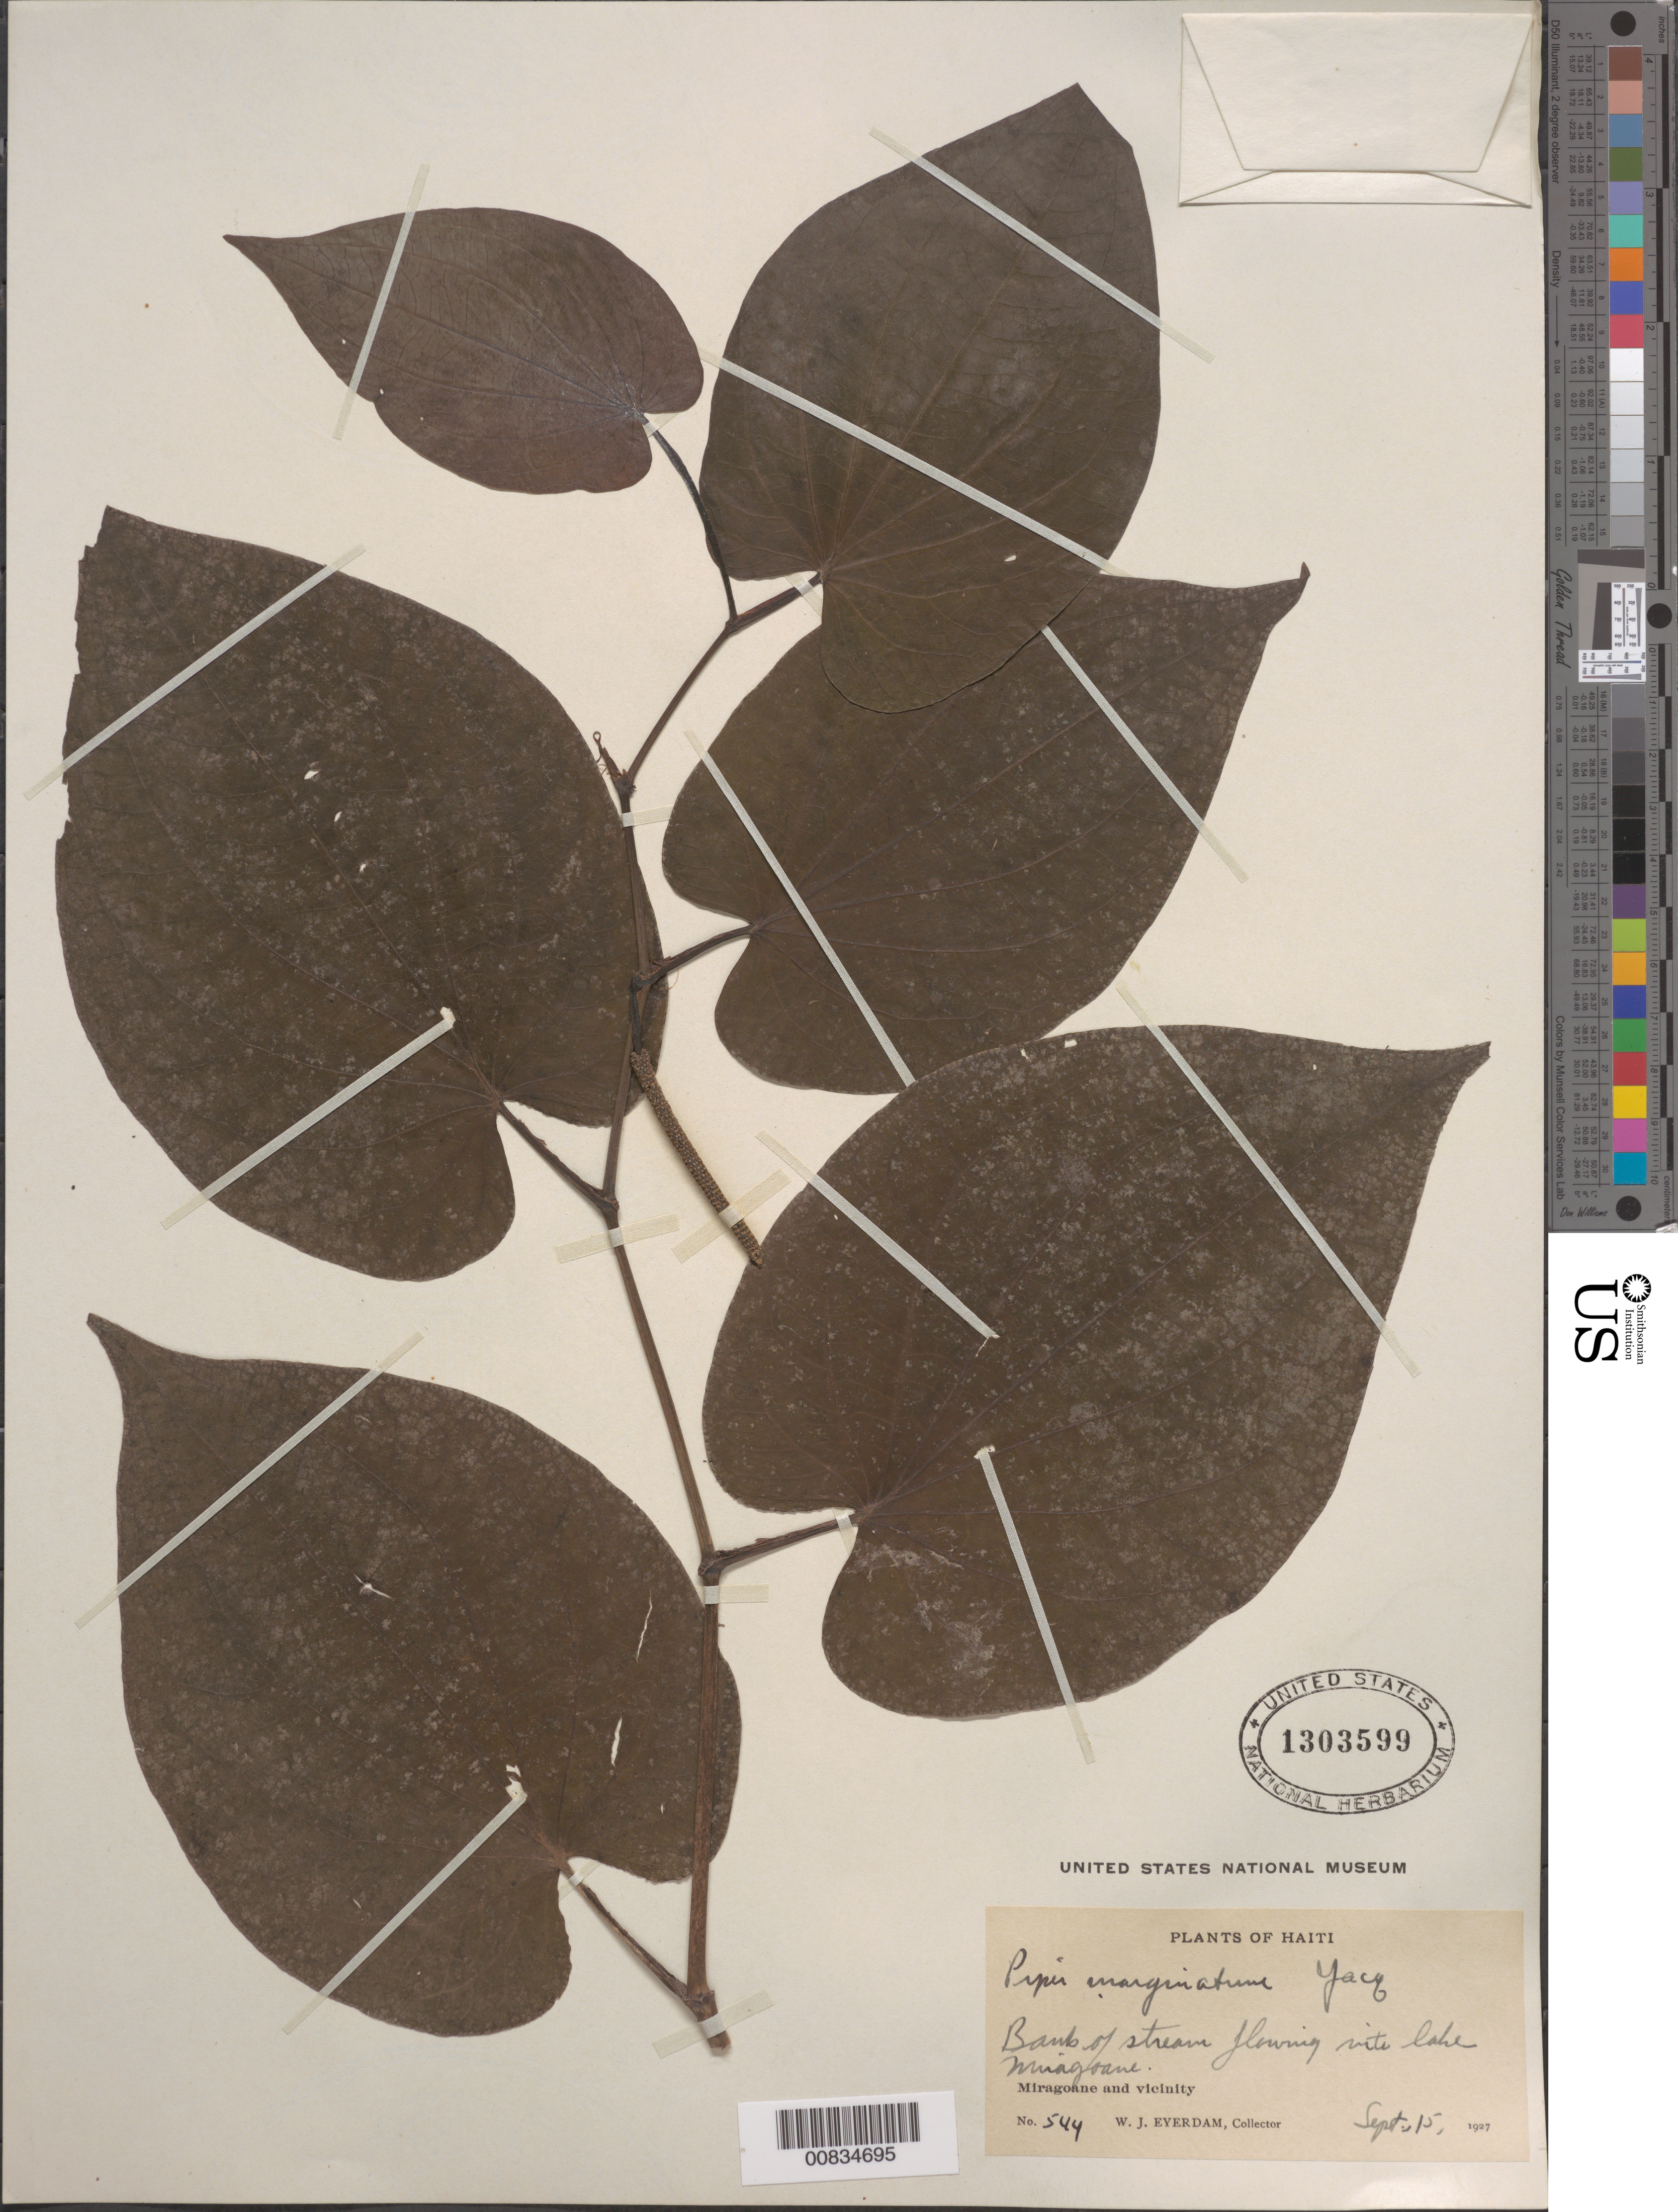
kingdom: Plantae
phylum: Tracheophyta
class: Magnoliopsida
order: Piperales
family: Piperaceae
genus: Piper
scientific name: Piper marginatum var. domatiiferum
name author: Trel.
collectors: W. J. Eyerdam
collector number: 544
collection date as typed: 15 Sep 1927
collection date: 1927-09-15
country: Haiti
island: Hispaniola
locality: Miragoane and vicinity. Bank of stream flowing with lake Miragoane.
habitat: Bank of stream.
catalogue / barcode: US 1303599